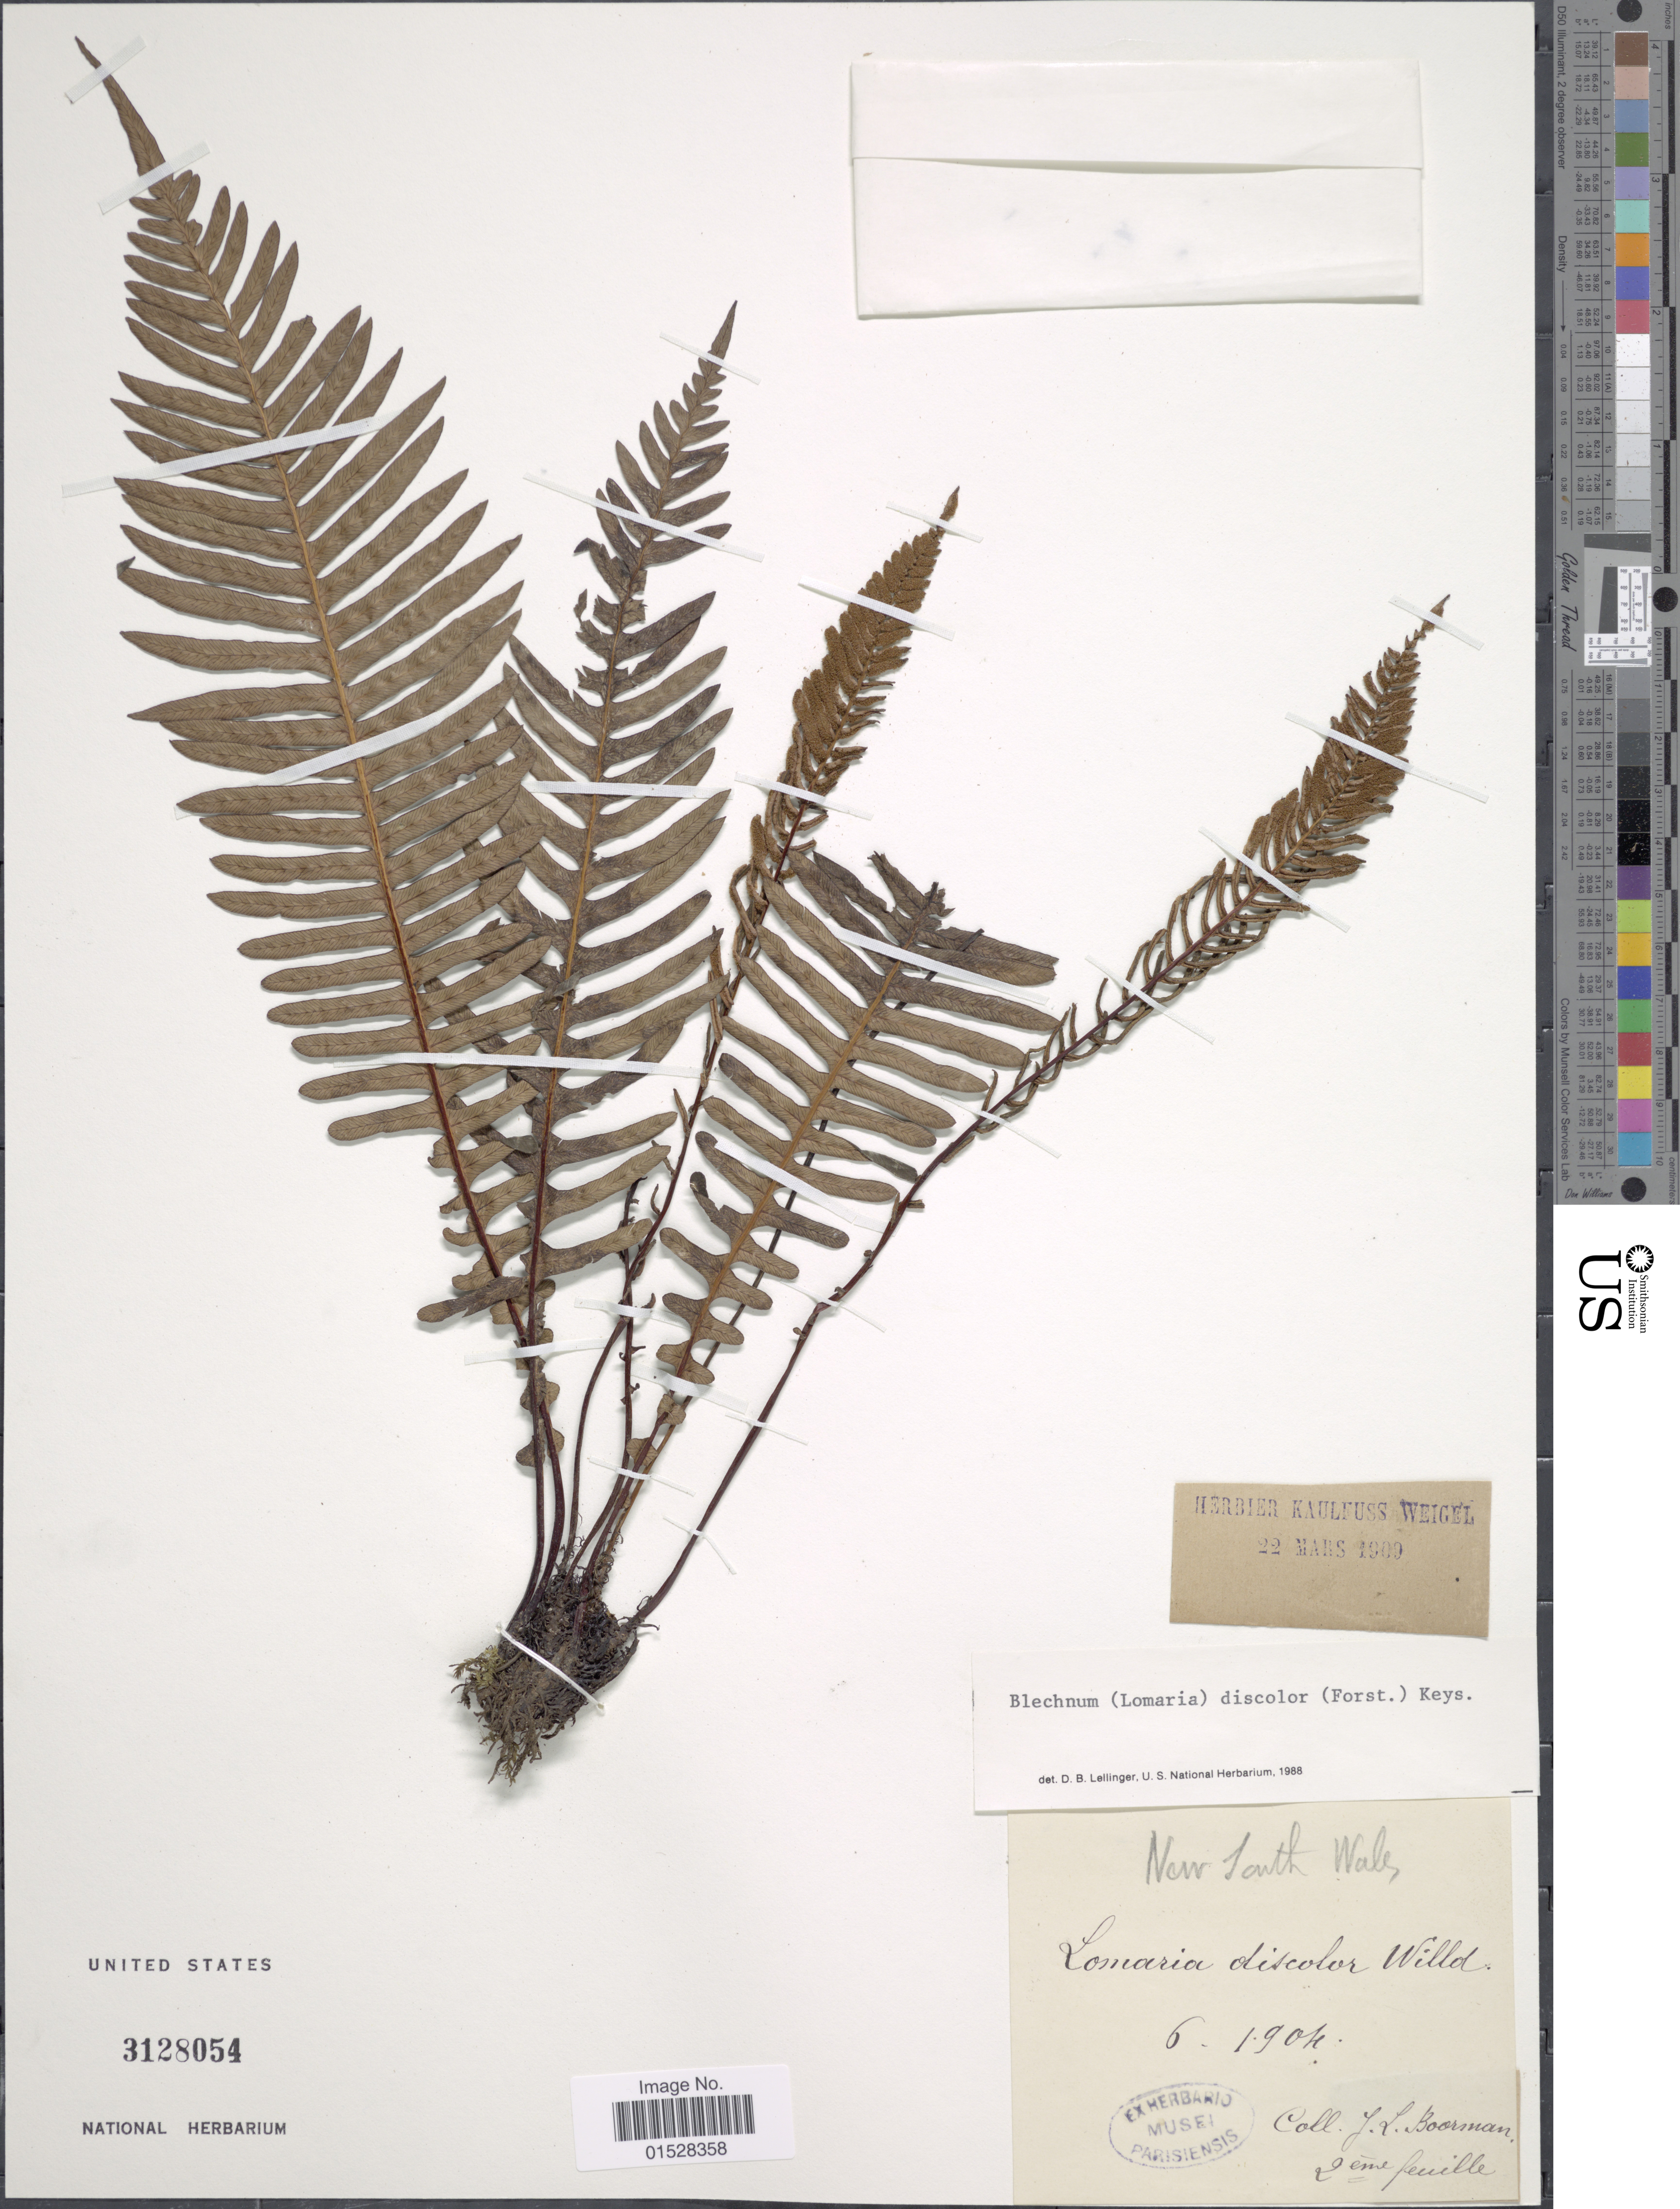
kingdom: Plantae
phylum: Tracheophyta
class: Polypodiopsida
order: Polypodiales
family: Blechnaceae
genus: Blechnum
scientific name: Blechnum discolor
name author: (G. Forst.) Keyserl.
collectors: J. Boorman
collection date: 1904-06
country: Australia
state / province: New South Wales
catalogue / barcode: US 3128054